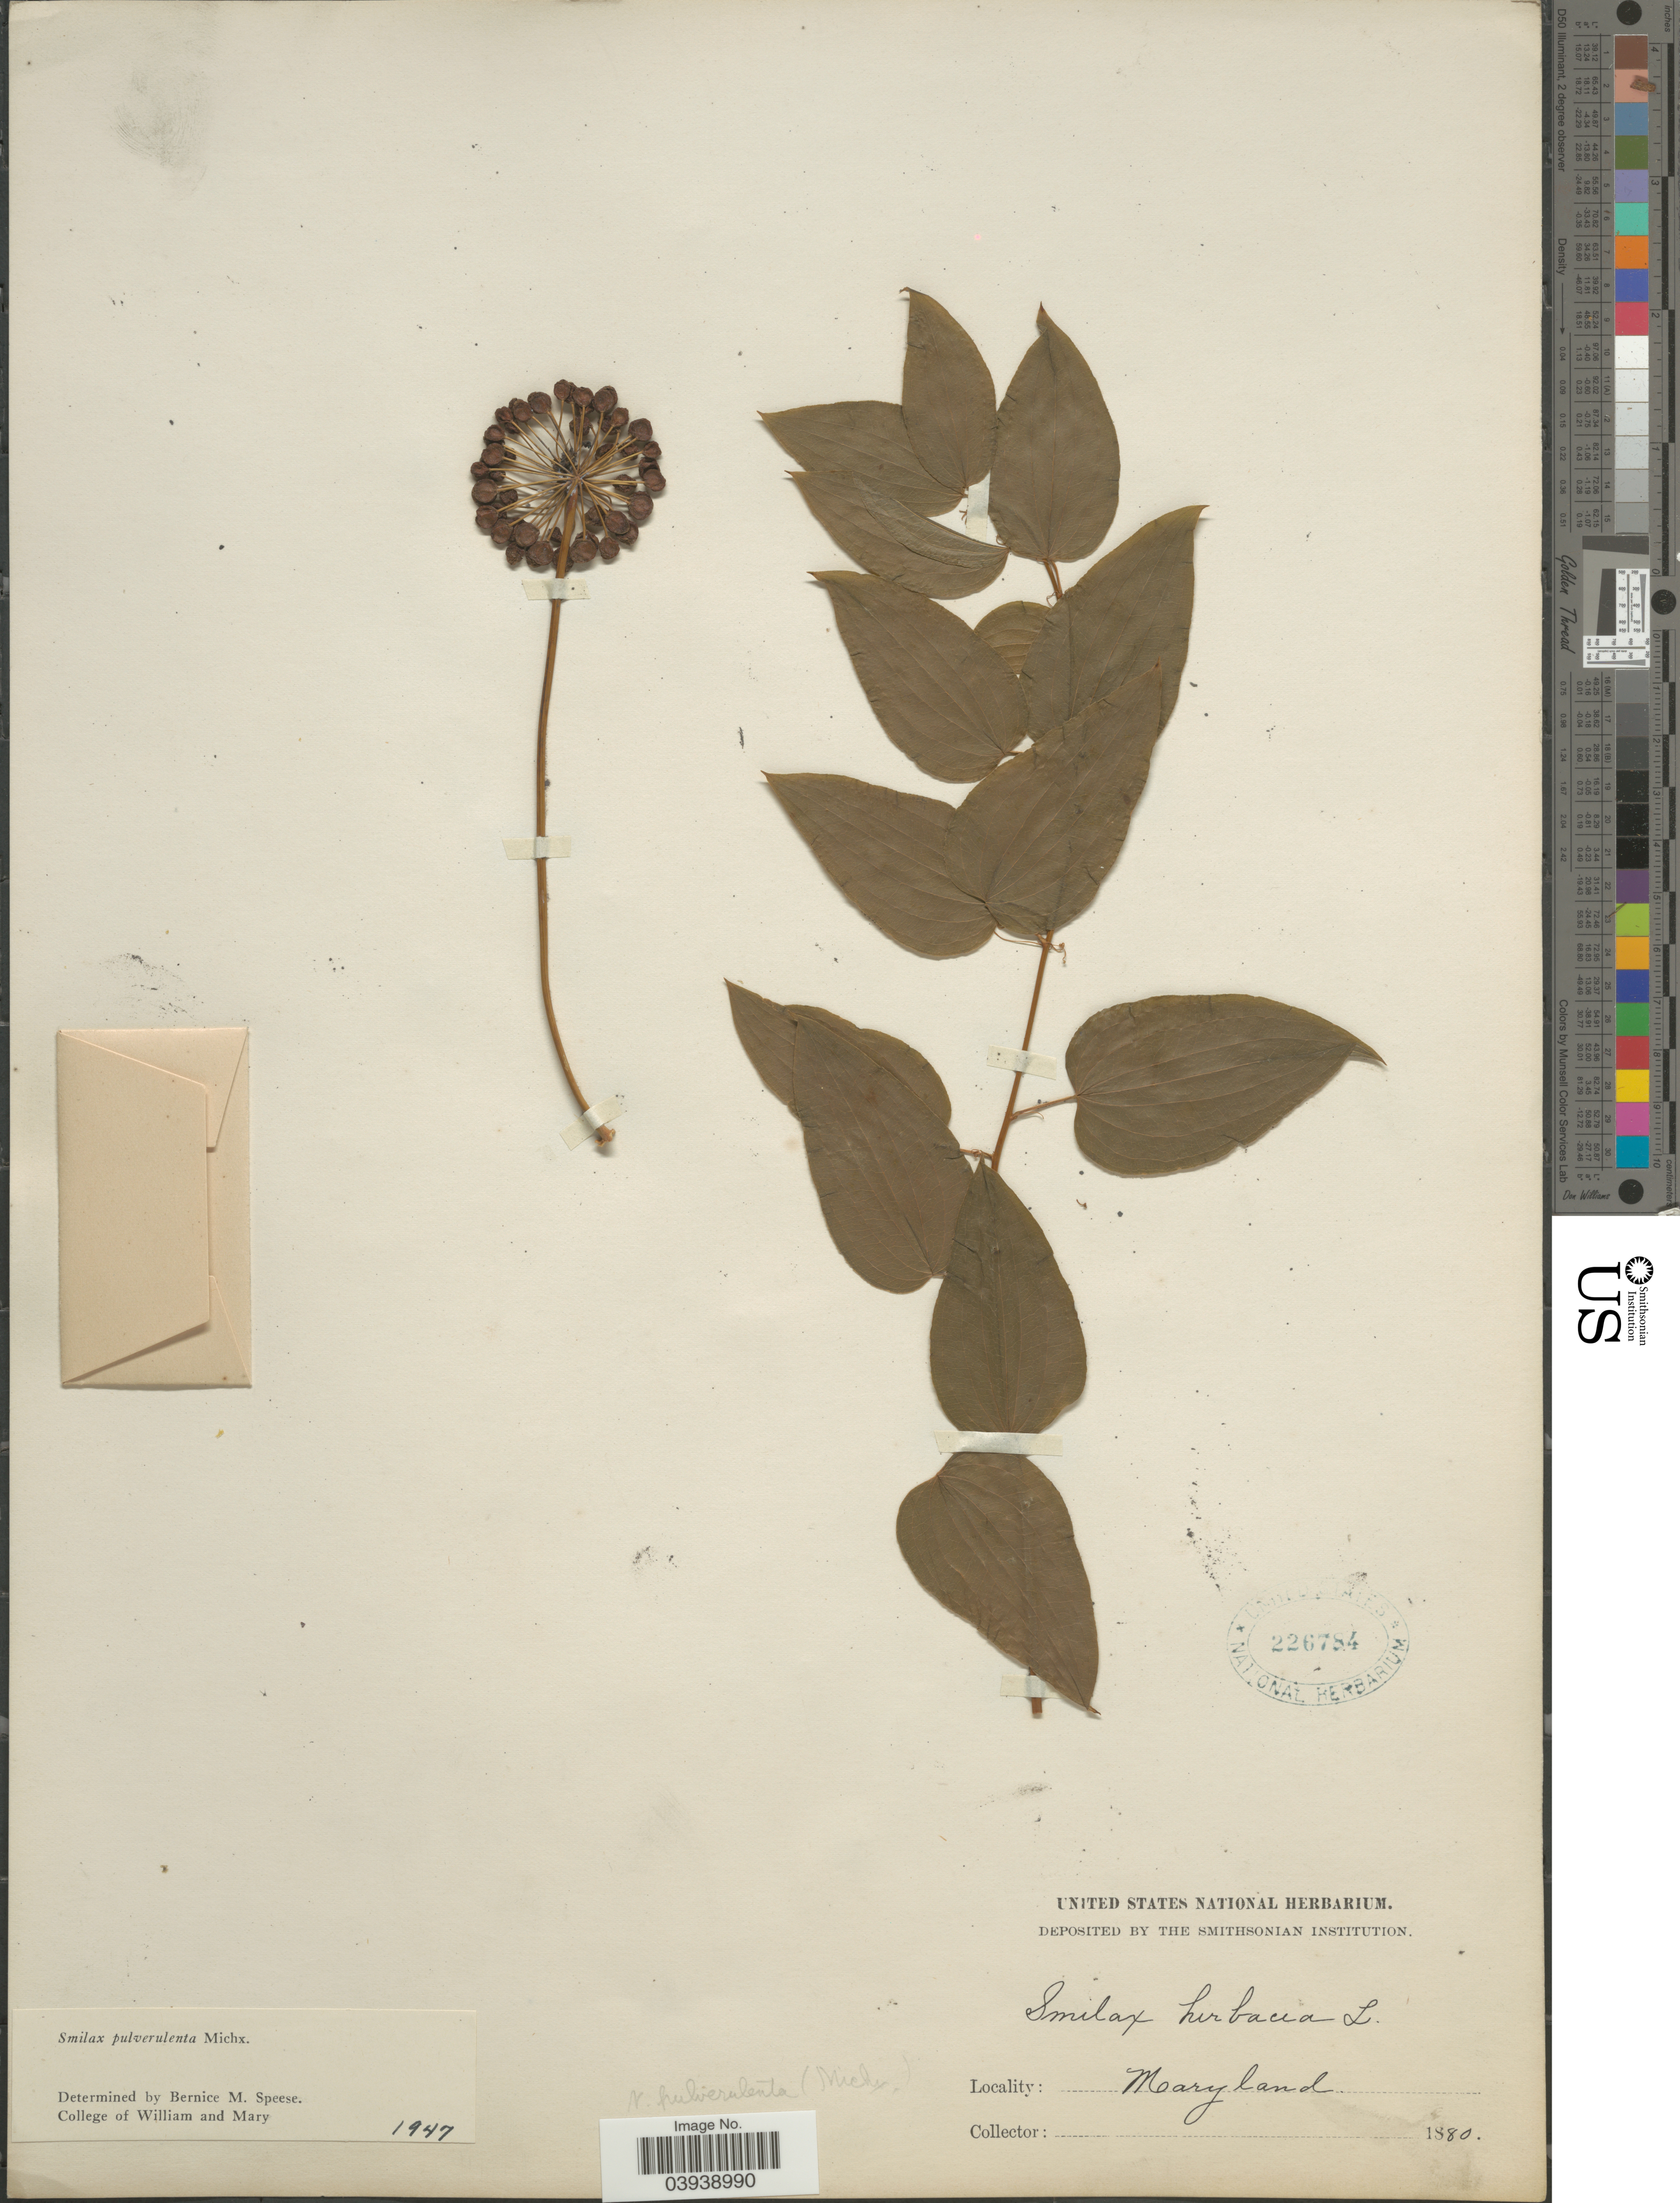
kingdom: Plantae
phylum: Tracheophyta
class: Liliopsida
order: Liliales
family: Smilacaceae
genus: Smilax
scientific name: Smilax pulverulenta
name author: Michx.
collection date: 1880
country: United States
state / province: Maryland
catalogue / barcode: US 226784